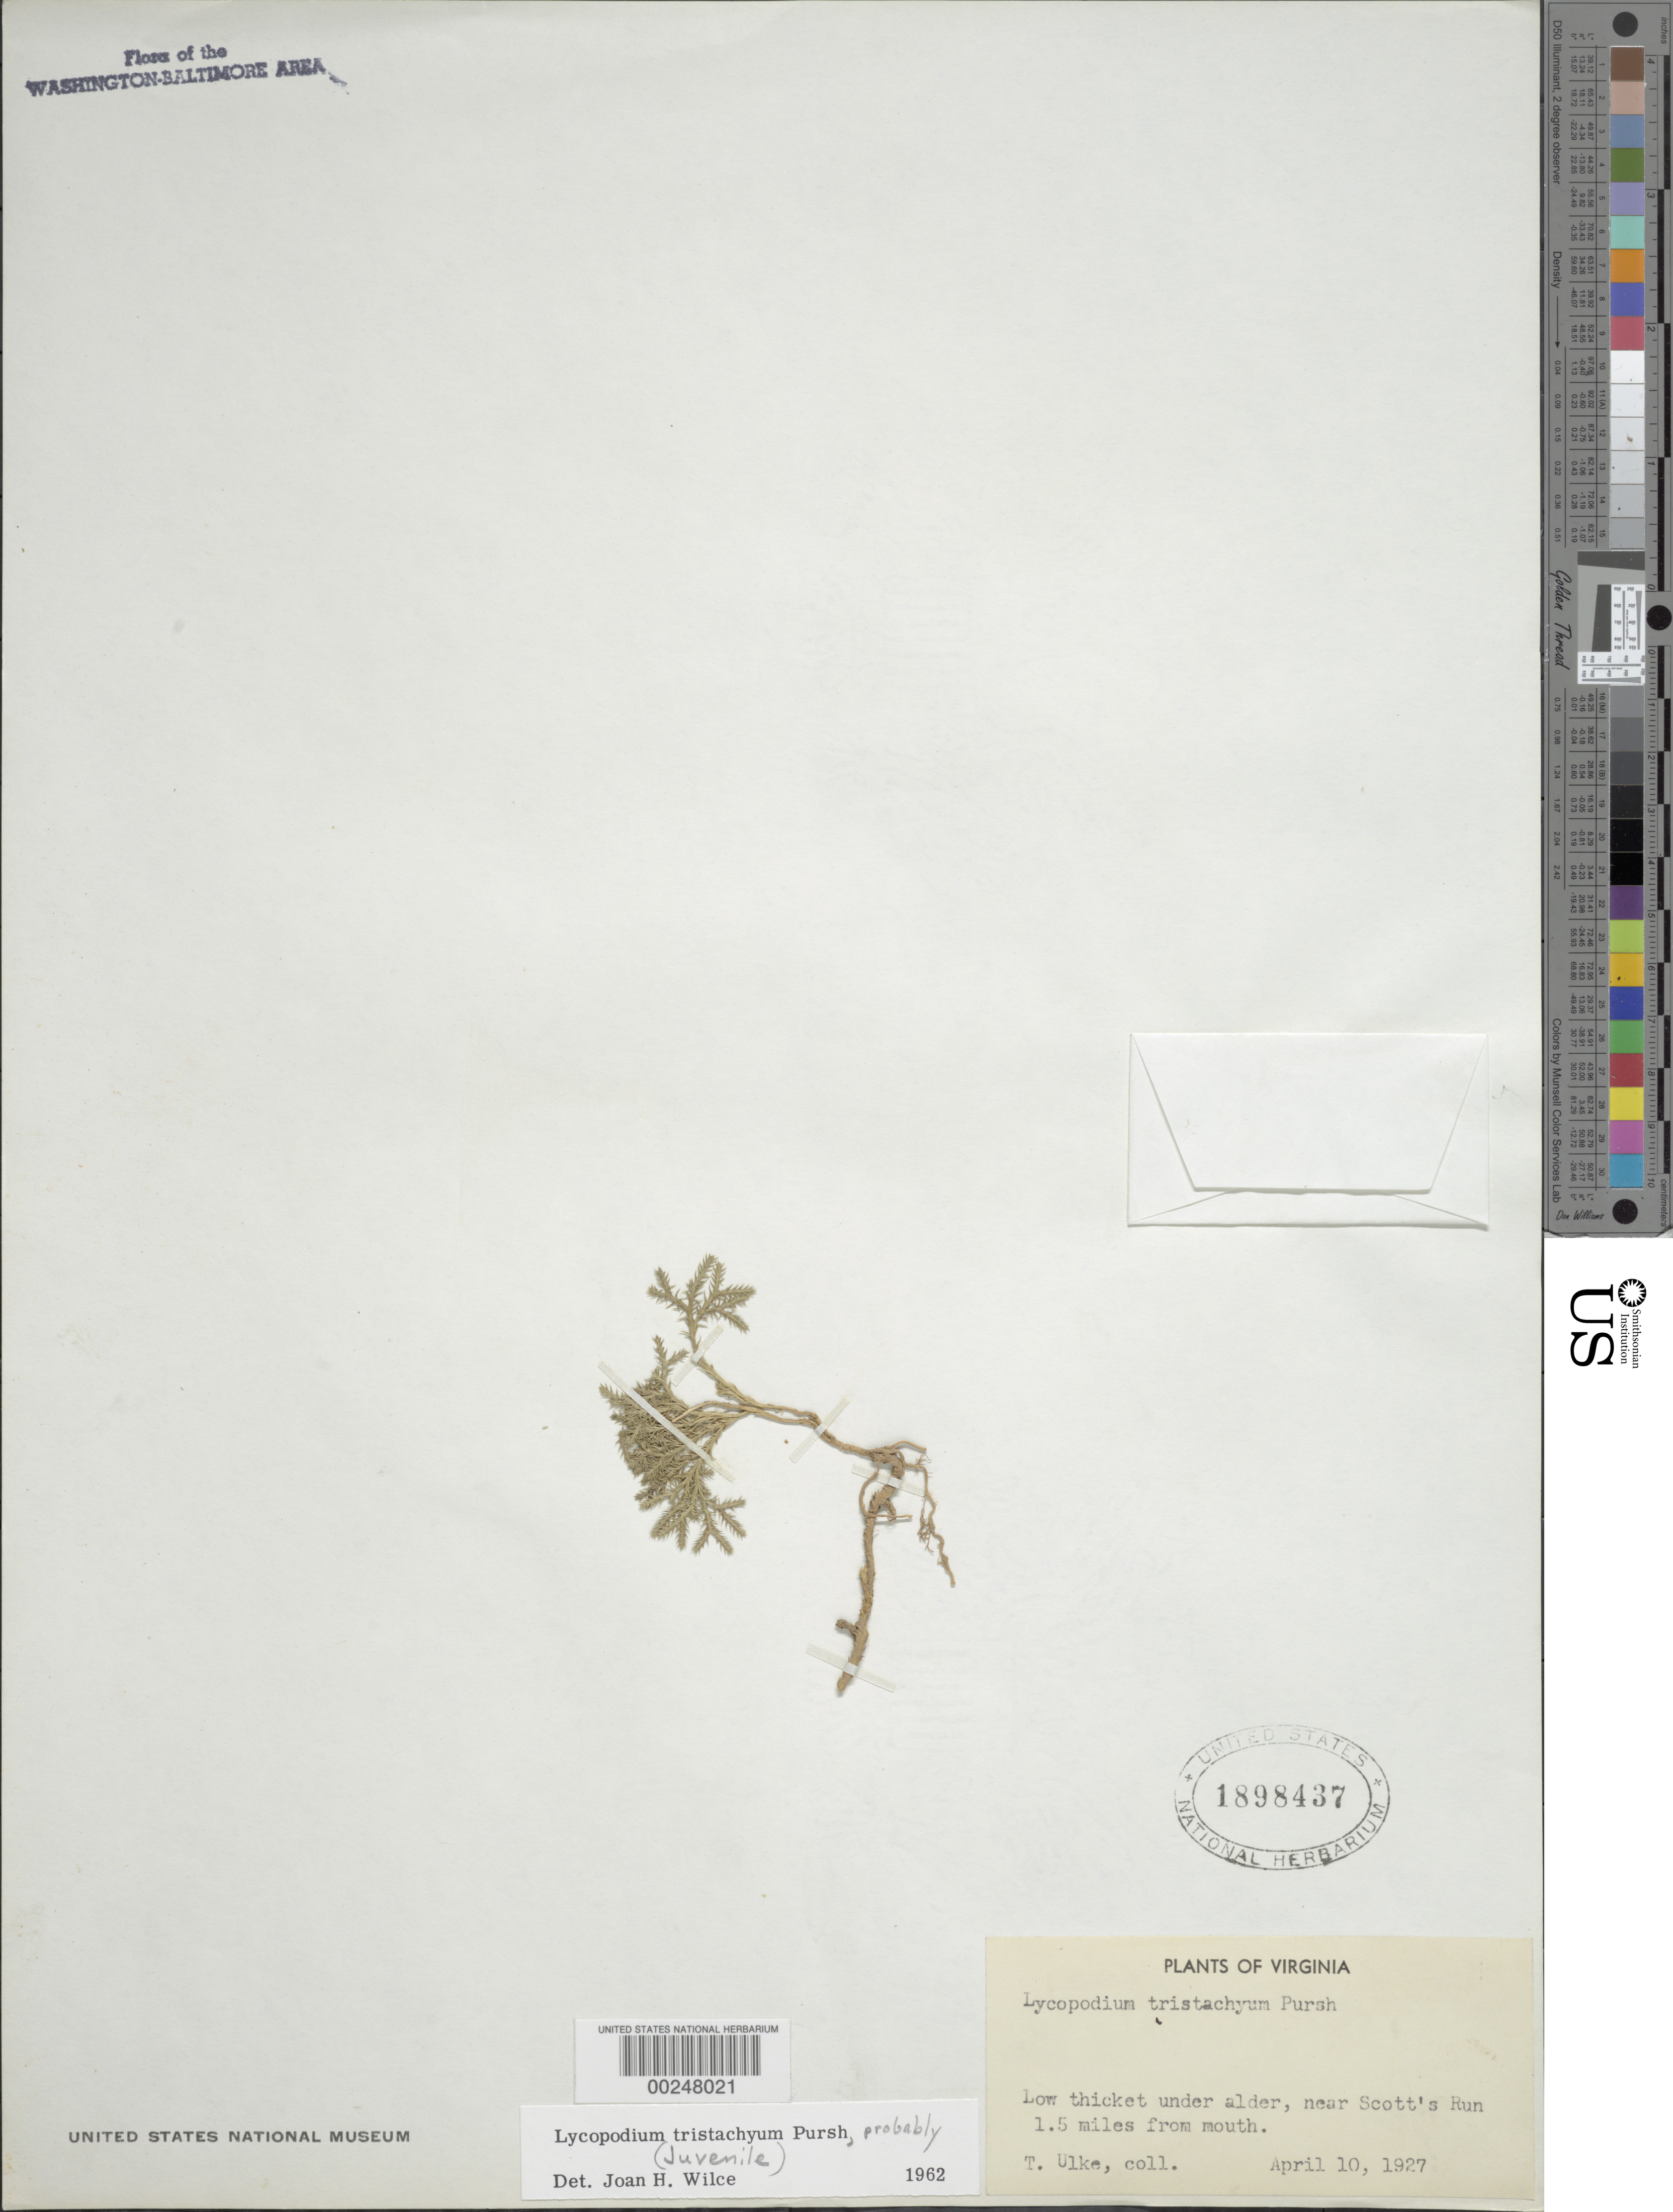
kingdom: Plantae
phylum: Tracheophyta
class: Lycopodiopsida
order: Lycopodiales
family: Lycopodiaceae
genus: Diphasiastrum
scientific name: Diphasiastrum tristachyum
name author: (Pursh) Holub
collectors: T. Ulke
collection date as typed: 10 Apr 1927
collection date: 1927-04-10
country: United States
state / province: Virginia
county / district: Fairfax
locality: Near Scotts Run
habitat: Low thicket under alder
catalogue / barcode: US 1898437